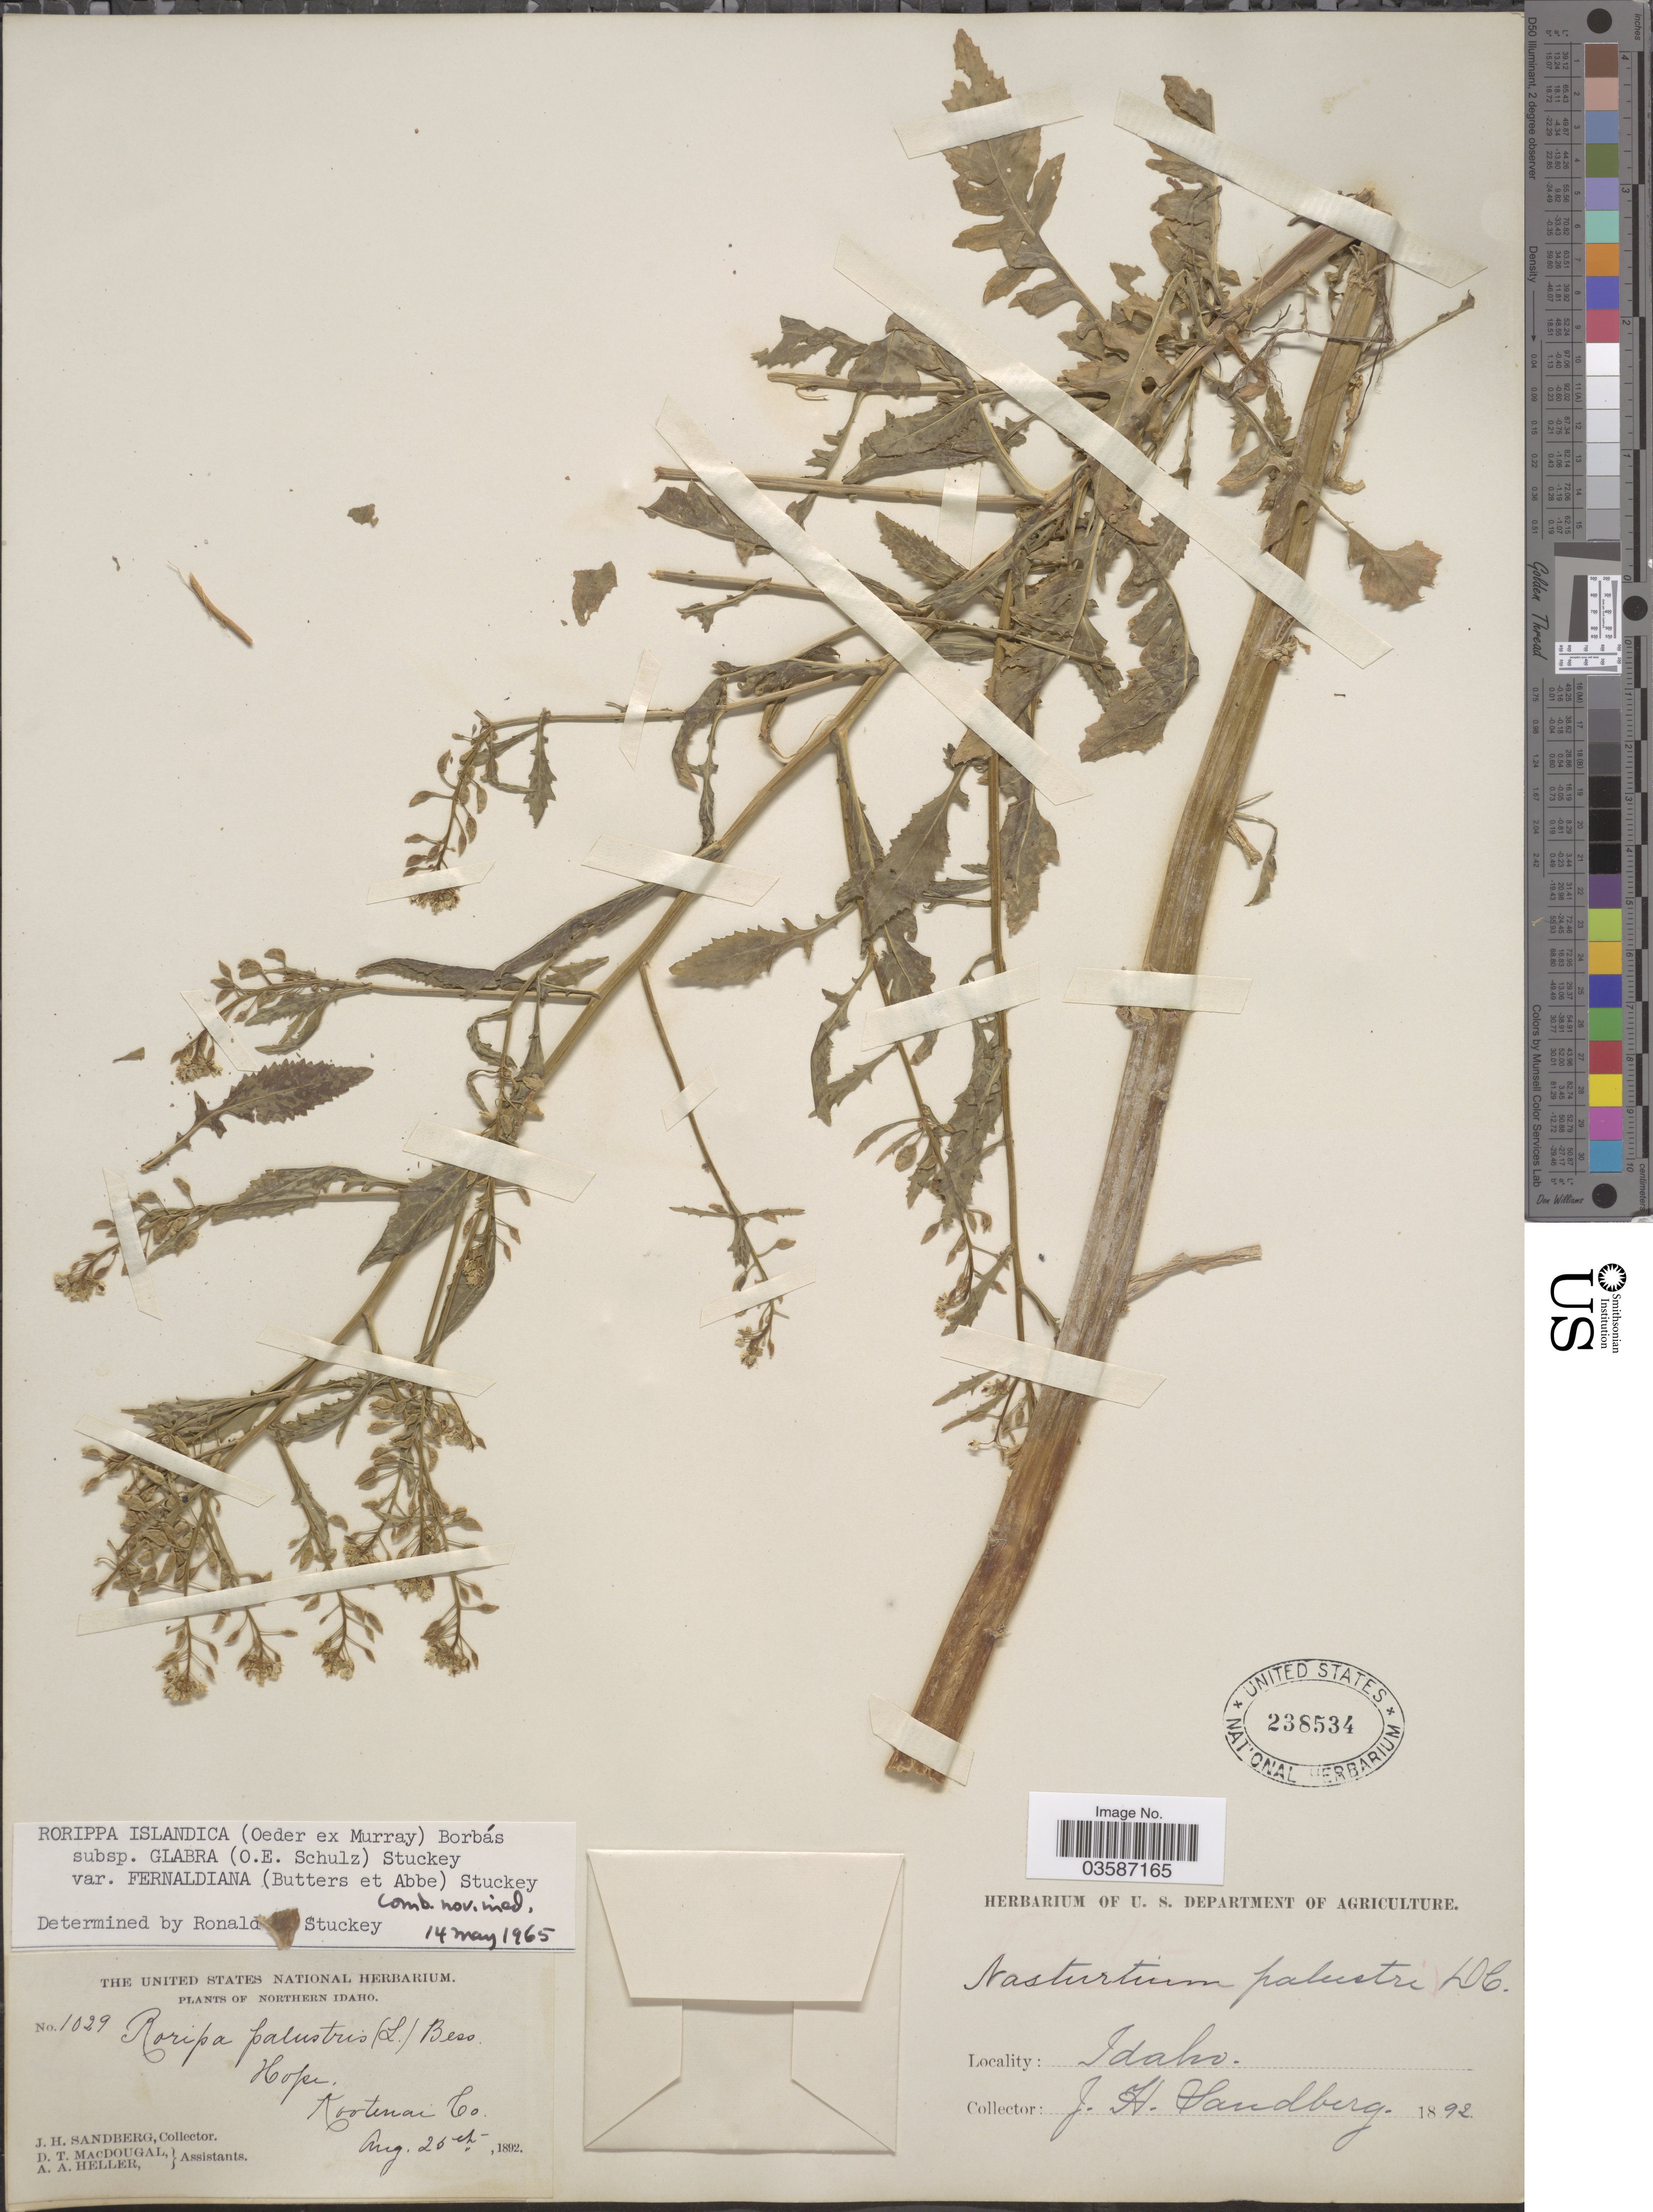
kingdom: Plantae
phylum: Tracheophyta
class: Magnoliopsida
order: Brassicales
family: Brassicaceae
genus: Rorippa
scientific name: Rorippa islandica var. fernaldiana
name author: Butters & Abbe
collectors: J. H. Sandberg, D. T. MacDougal & A. A. Heller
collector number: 1029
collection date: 1892-08-25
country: United States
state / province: Idaho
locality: Northern Idaho. Hope, Kootenai Co.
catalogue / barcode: US 238534